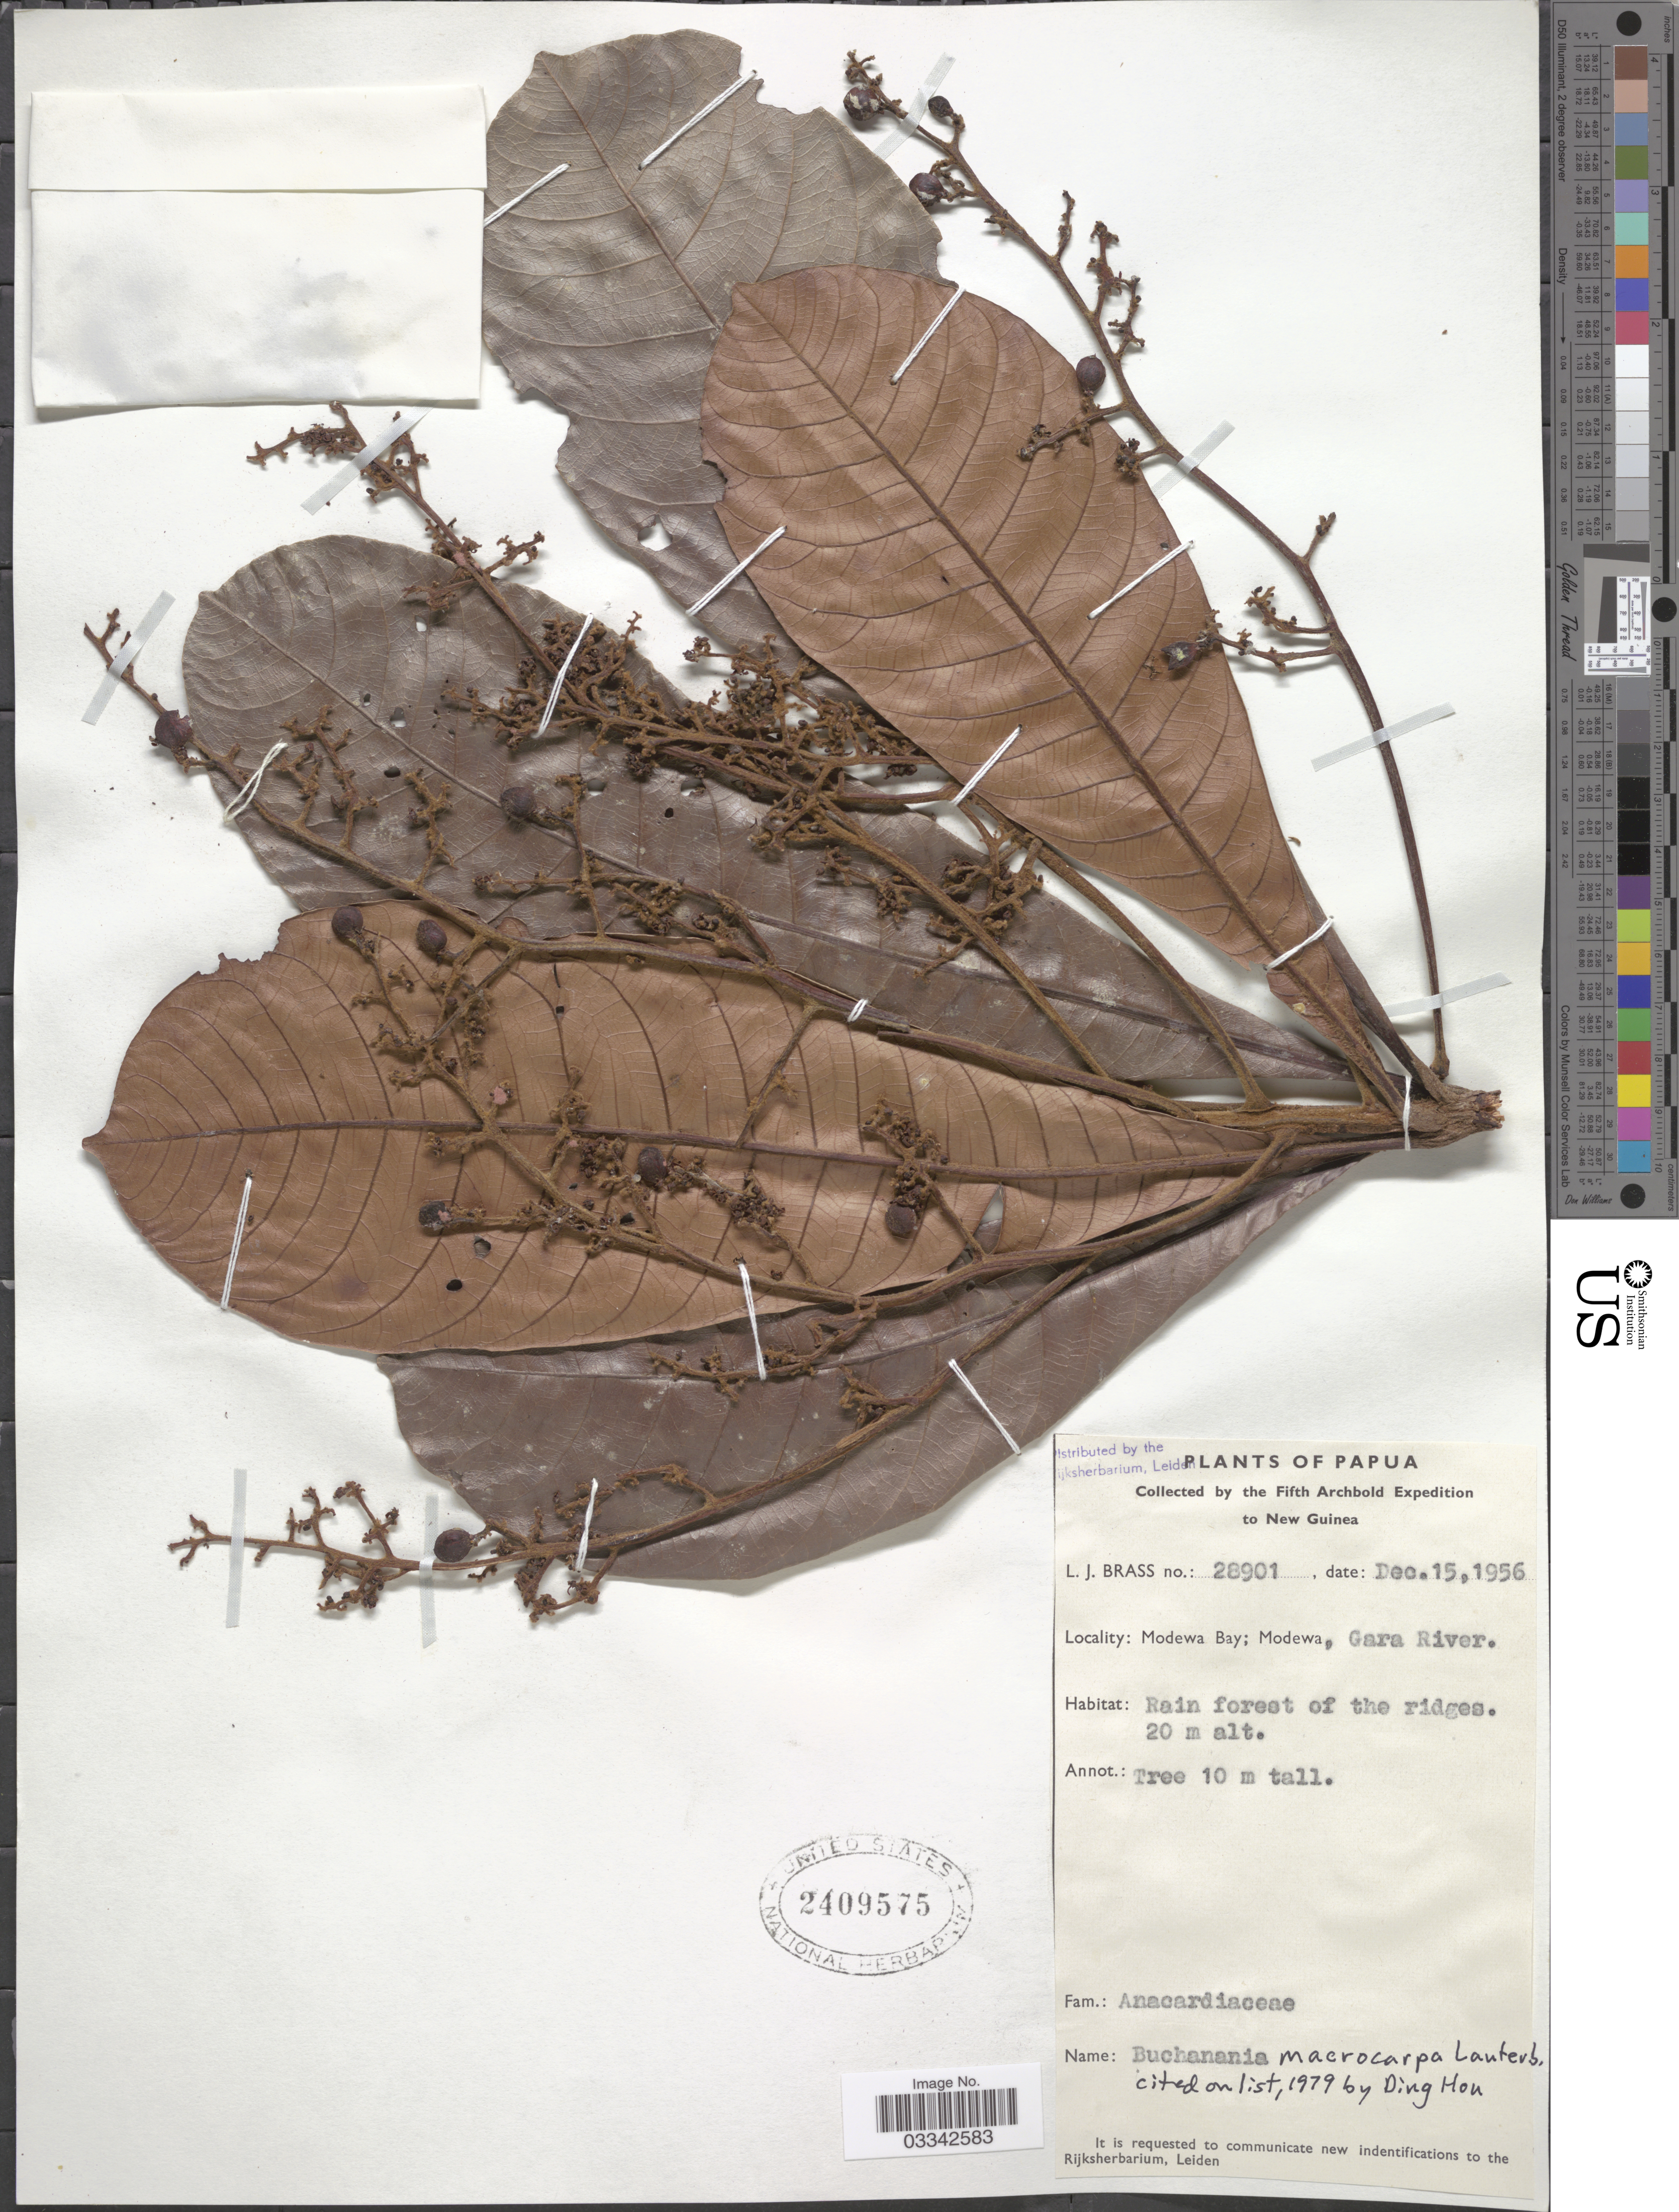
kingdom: Plantae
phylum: Tracheophyta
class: Magnoliopsida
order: Sapindales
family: Anacardiaceae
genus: Buchanania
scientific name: Buchanania macrocarpa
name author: Lauterb.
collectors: L. J. Brass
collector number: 28901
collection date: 1956-12-15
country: Papua New Guinea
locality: New Guinea. Modewa Bay; Modewa, Gara River.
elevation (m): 20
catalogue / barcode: US 2409575